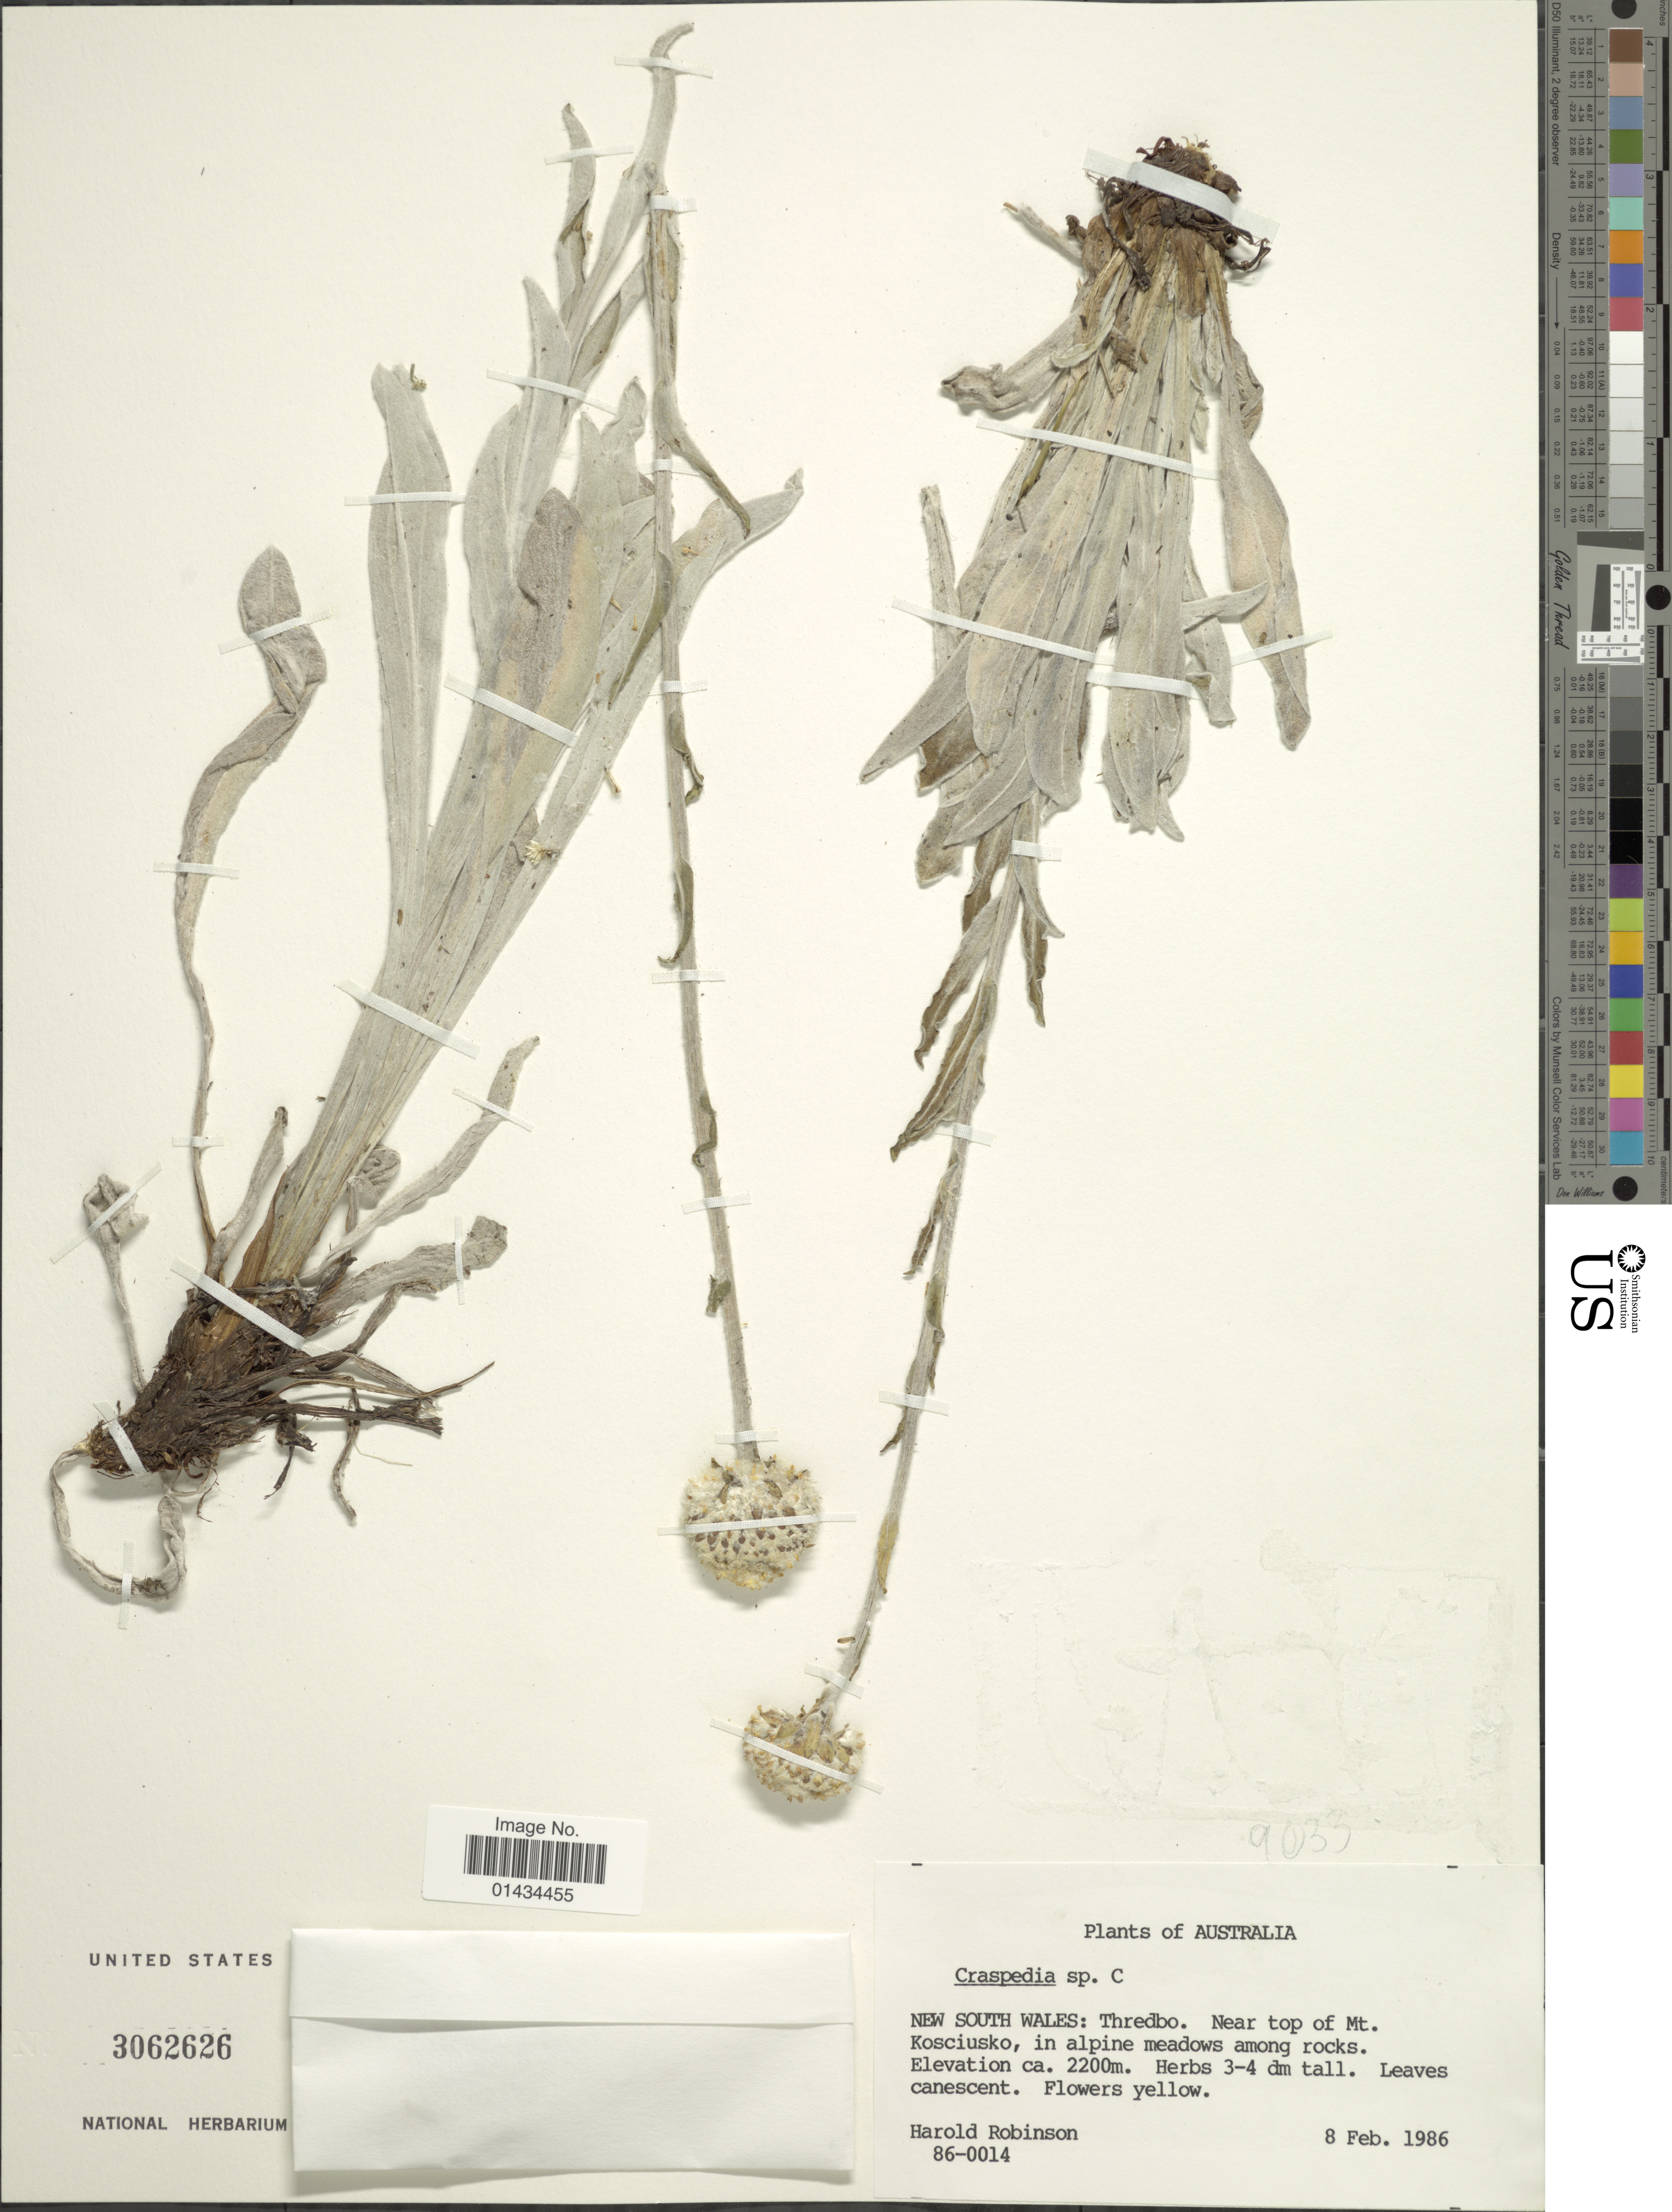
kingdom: Plantae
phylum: Tracheophyta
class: Magnoliopsida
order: Asterales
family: Asteraceae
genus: Craspedia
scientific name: Craspedia sp.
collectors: H. Robinson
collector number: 86-0014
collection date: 1986-02-08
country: Australia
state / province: New South Wales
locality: Thredbo, near top of Mt. Kosciusko, in alpine meadows among rocks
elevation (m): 2200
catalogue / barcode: US 3062626